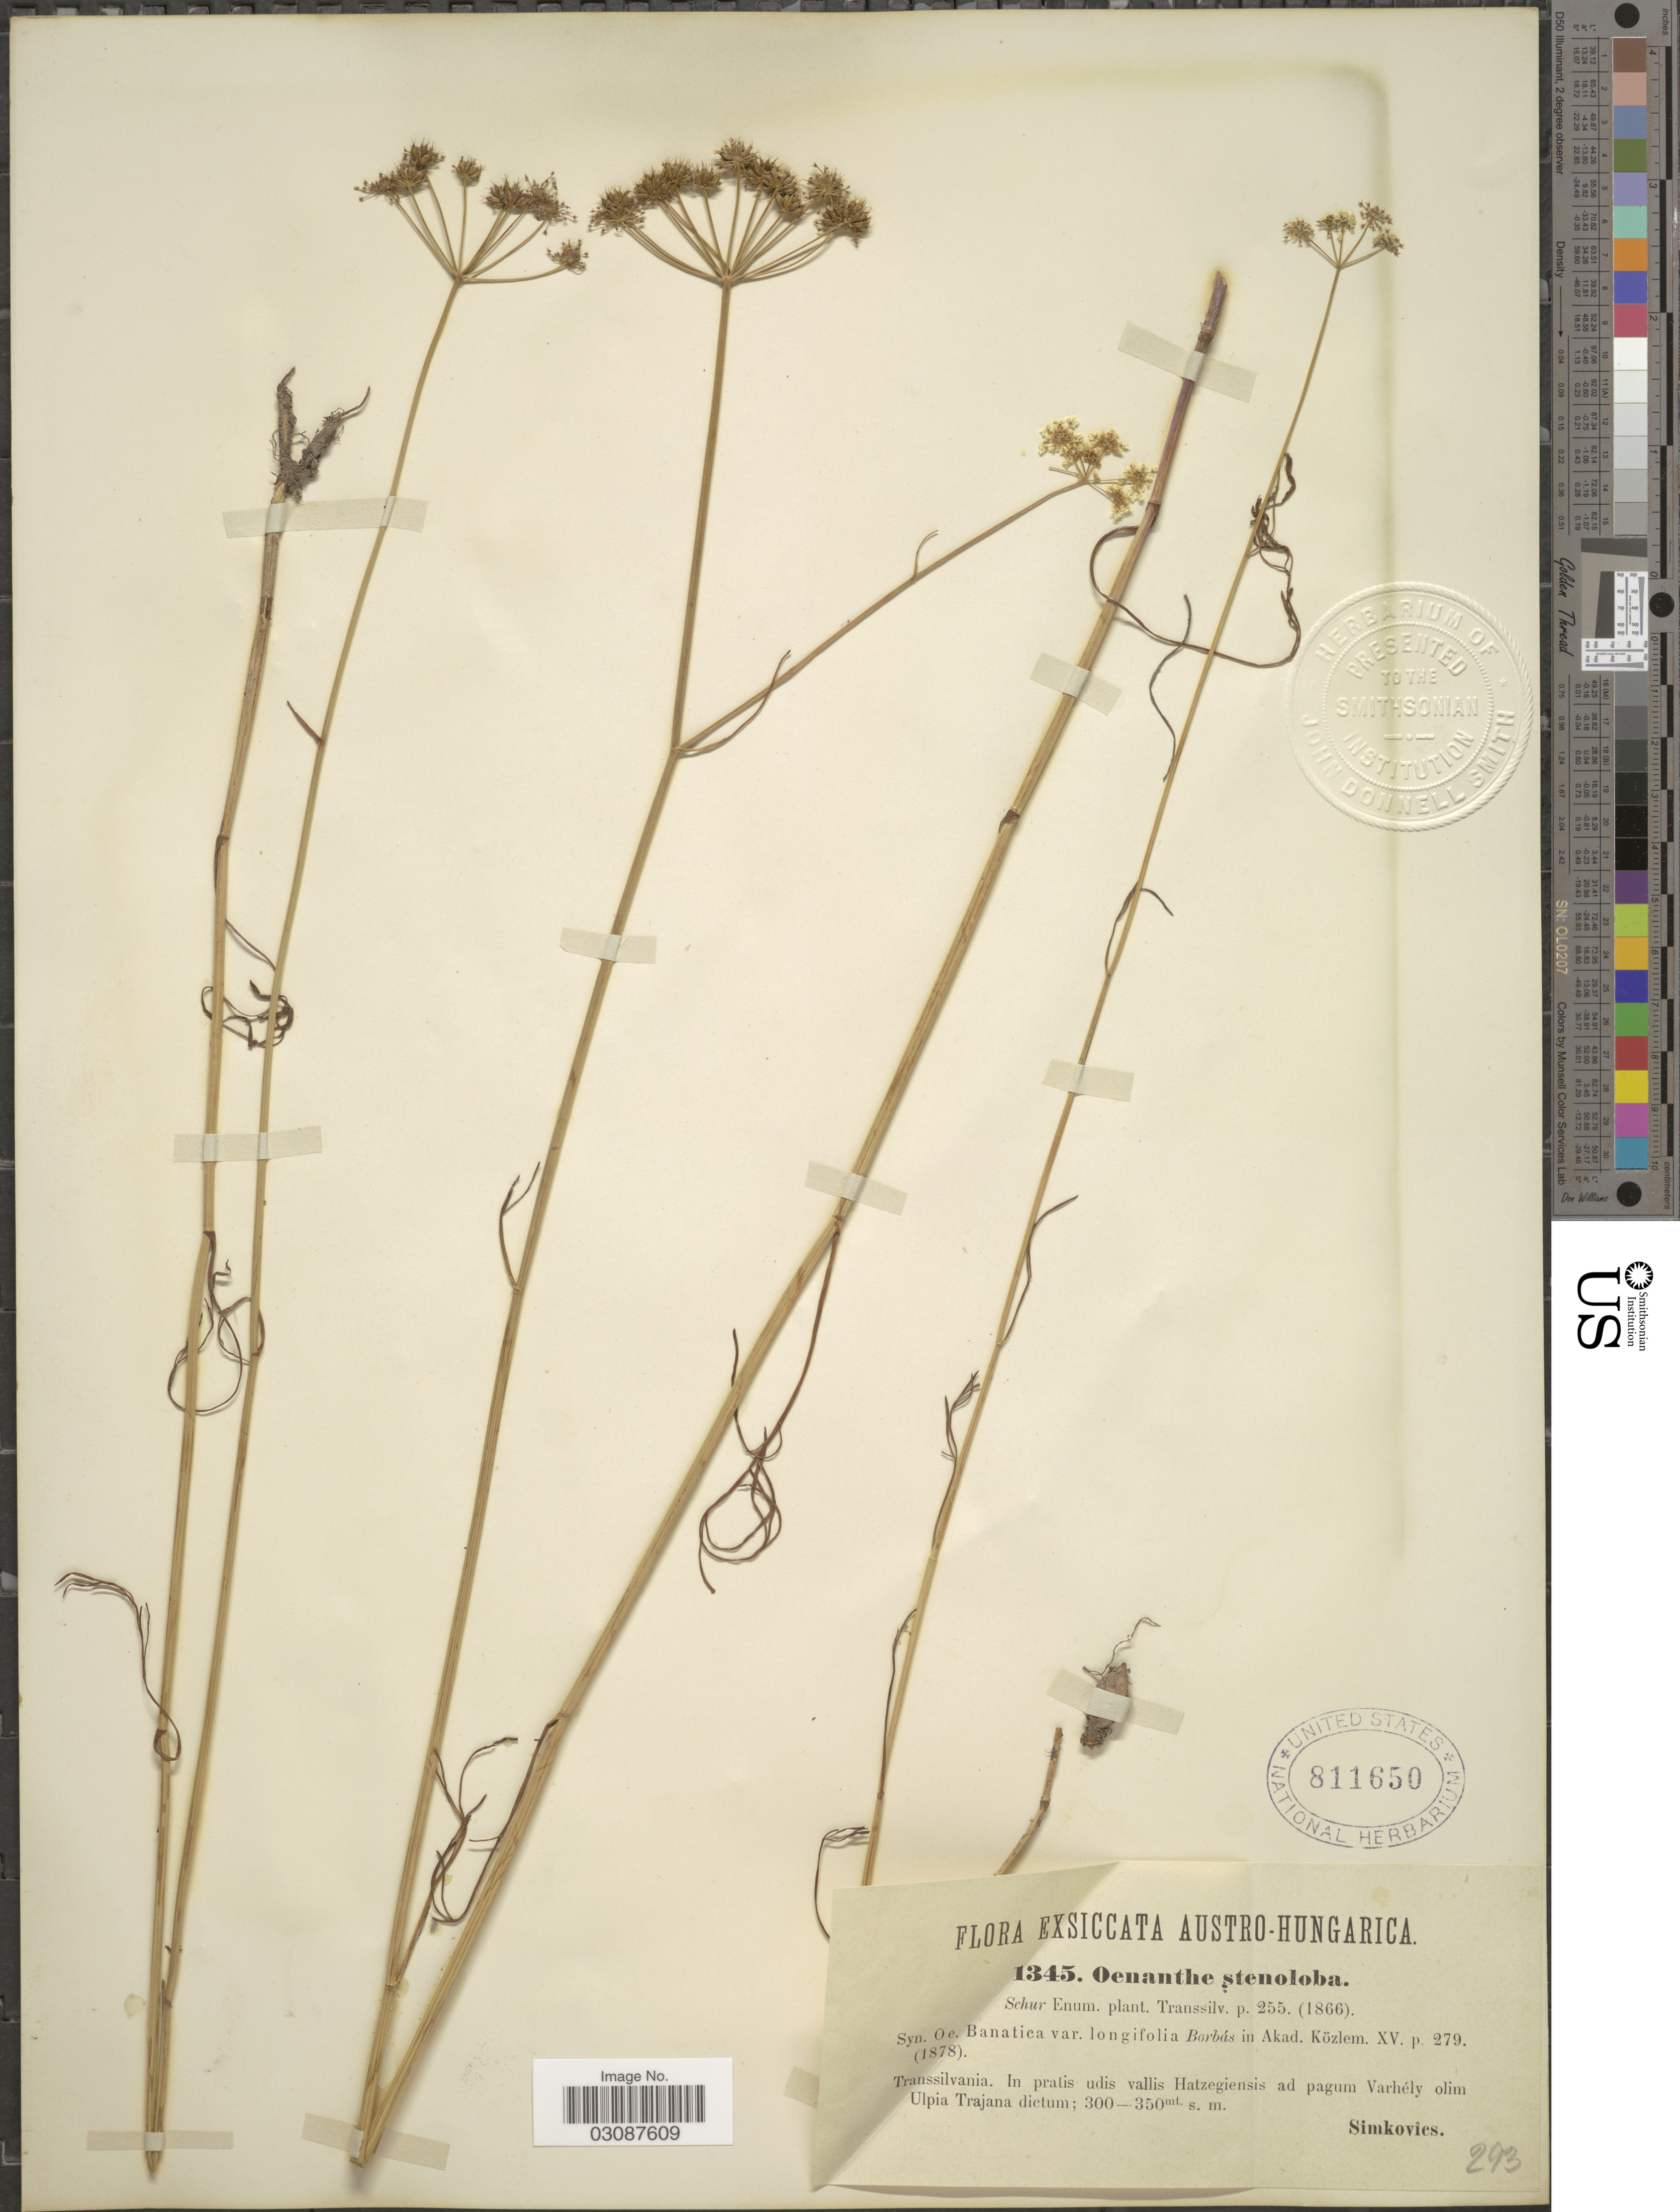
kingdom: Plantae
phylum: Tracheophyta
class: Magnoliopsida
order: Apiales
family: Apiaceae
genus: Oenanthe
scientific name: Oenanthe stenoloba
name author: Schur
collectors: -. Simkovics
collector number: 1345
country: Hungary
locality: Austro-Hungarica. Transsilvania. In pratis udis vallis Hatzegiensis ad pagum Varhély olim Ulpia Trajana dictum.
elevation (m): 300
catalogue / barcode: US 811650